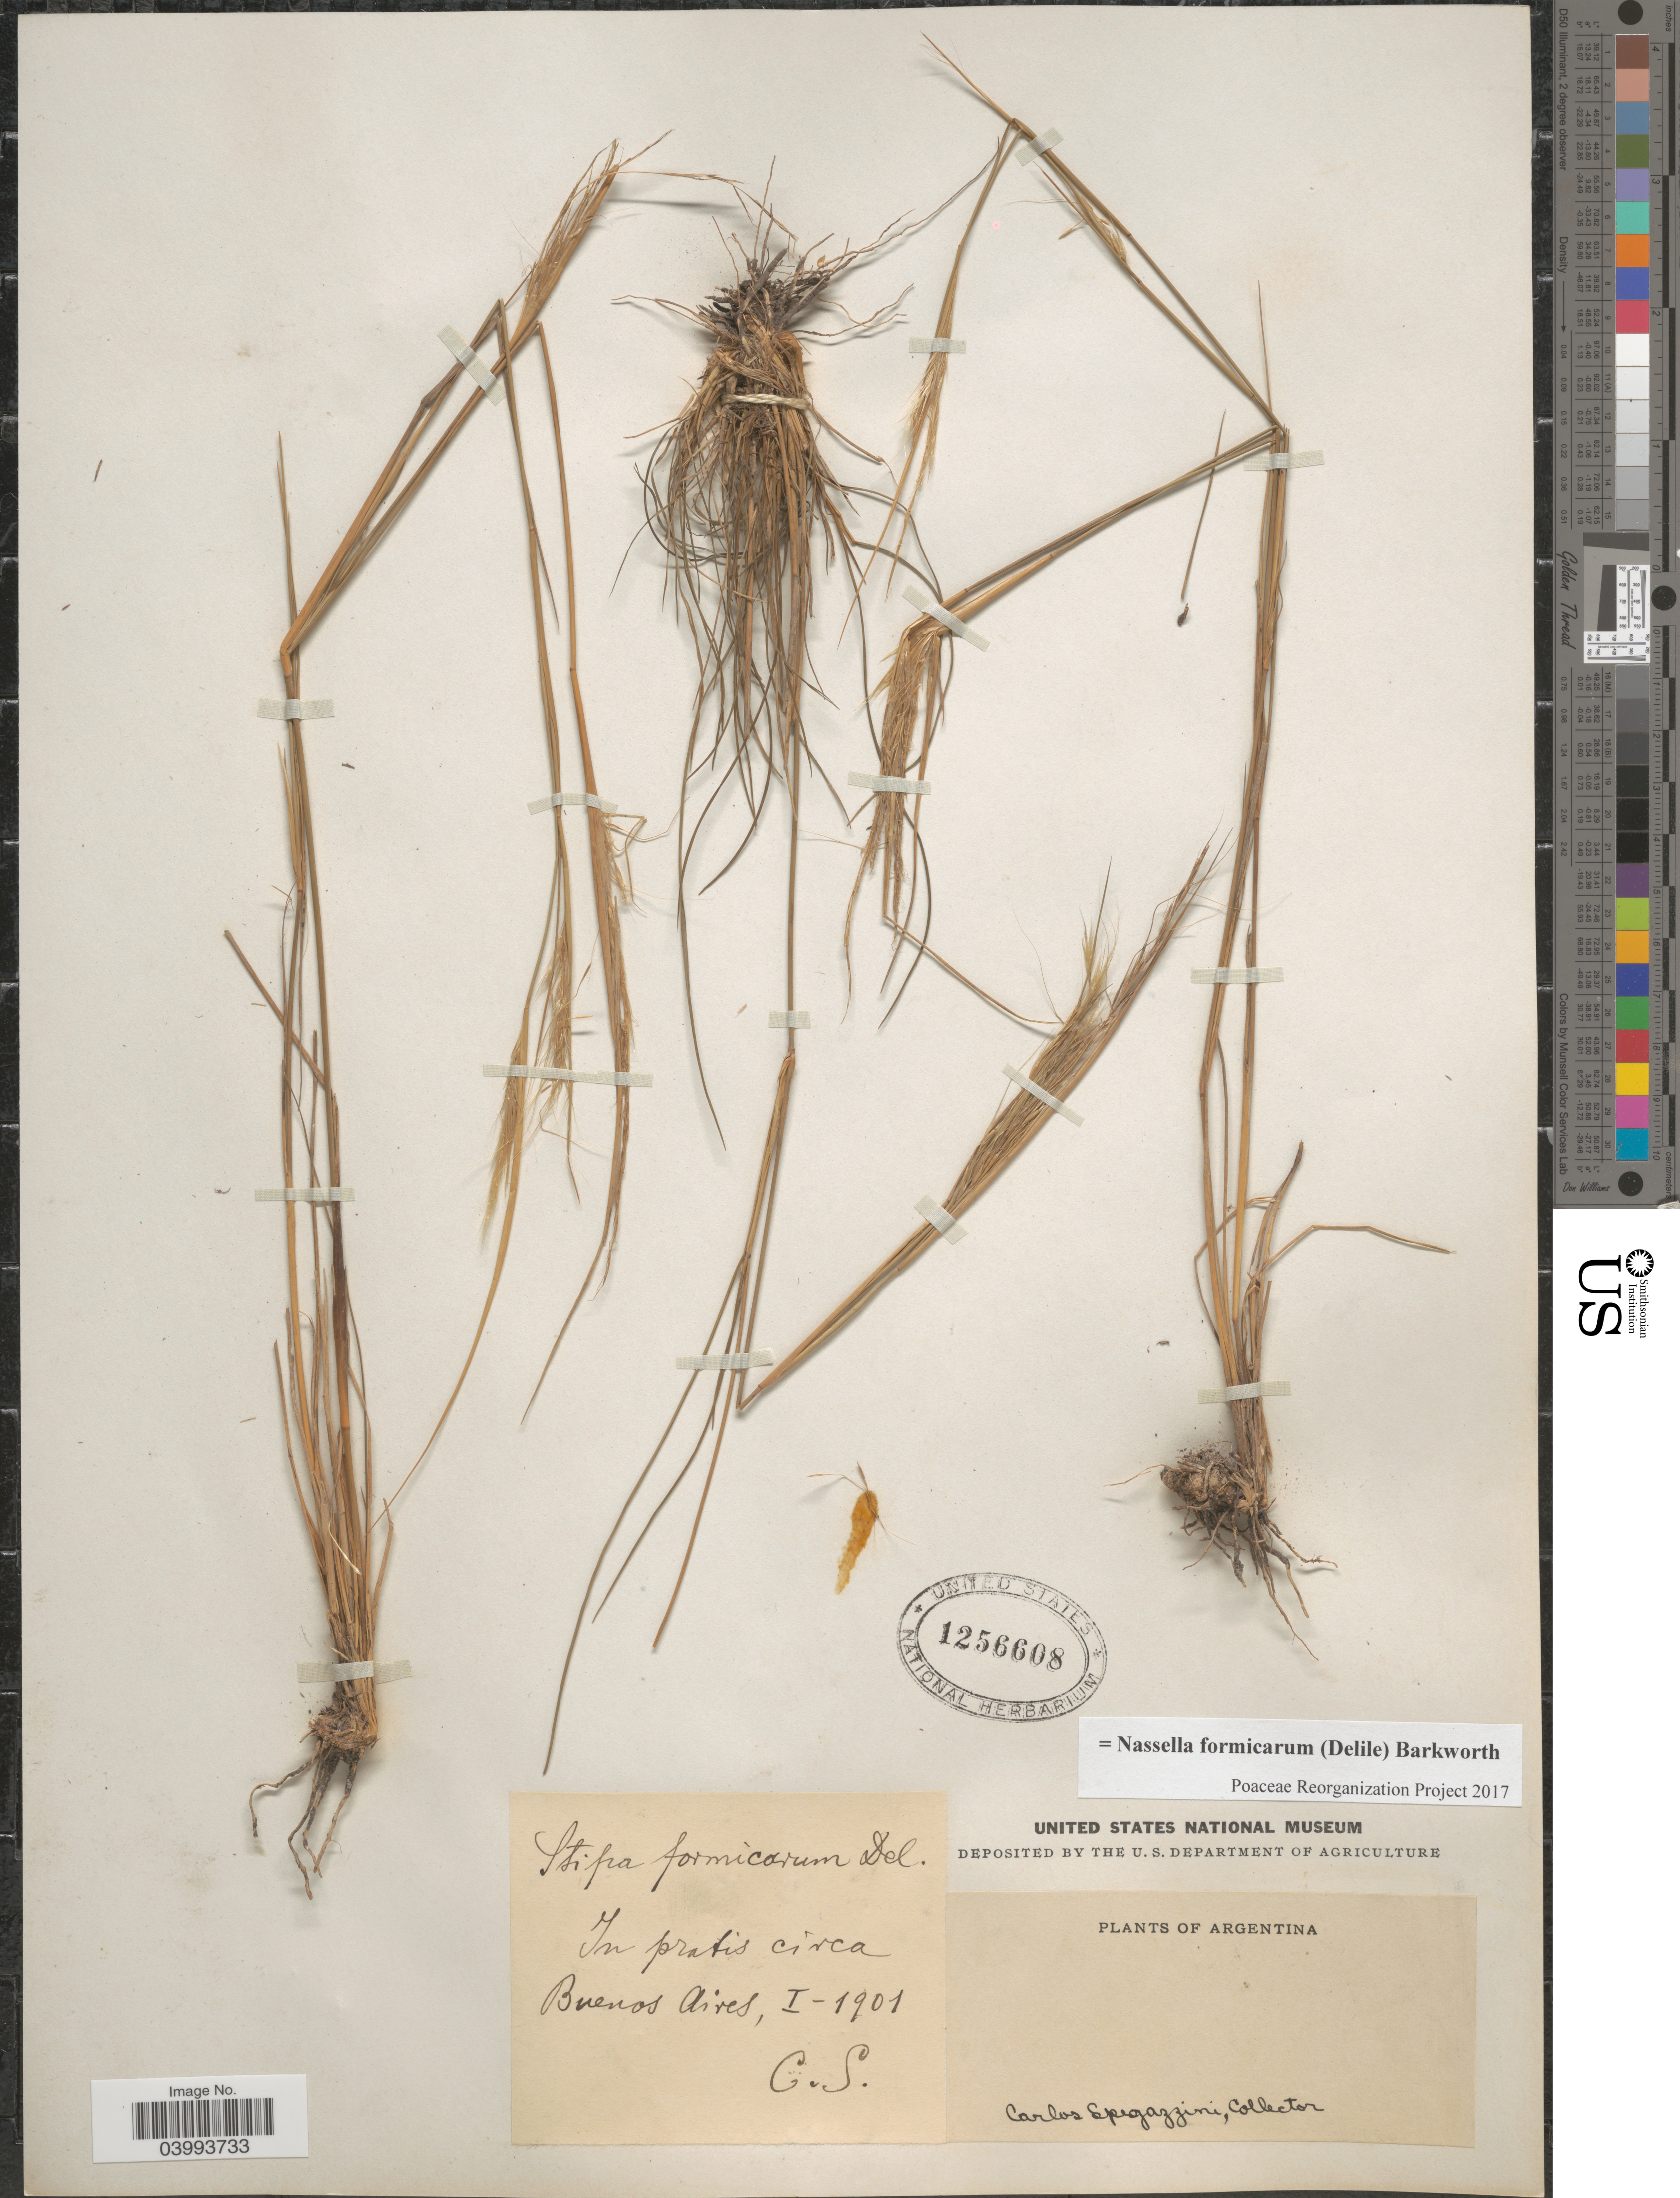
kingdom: Plantae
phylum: Tracheophyta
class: Liliopsida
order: Poales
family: Poaceae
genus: Nassella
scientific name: Nassella formicarum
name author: (Delile) Barkworth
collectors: C. L. Spegazzini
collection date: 1901-01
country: Argentina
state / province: Buenos Aires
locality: In pratis circa Buenos Aires.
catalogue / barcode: US 1256608